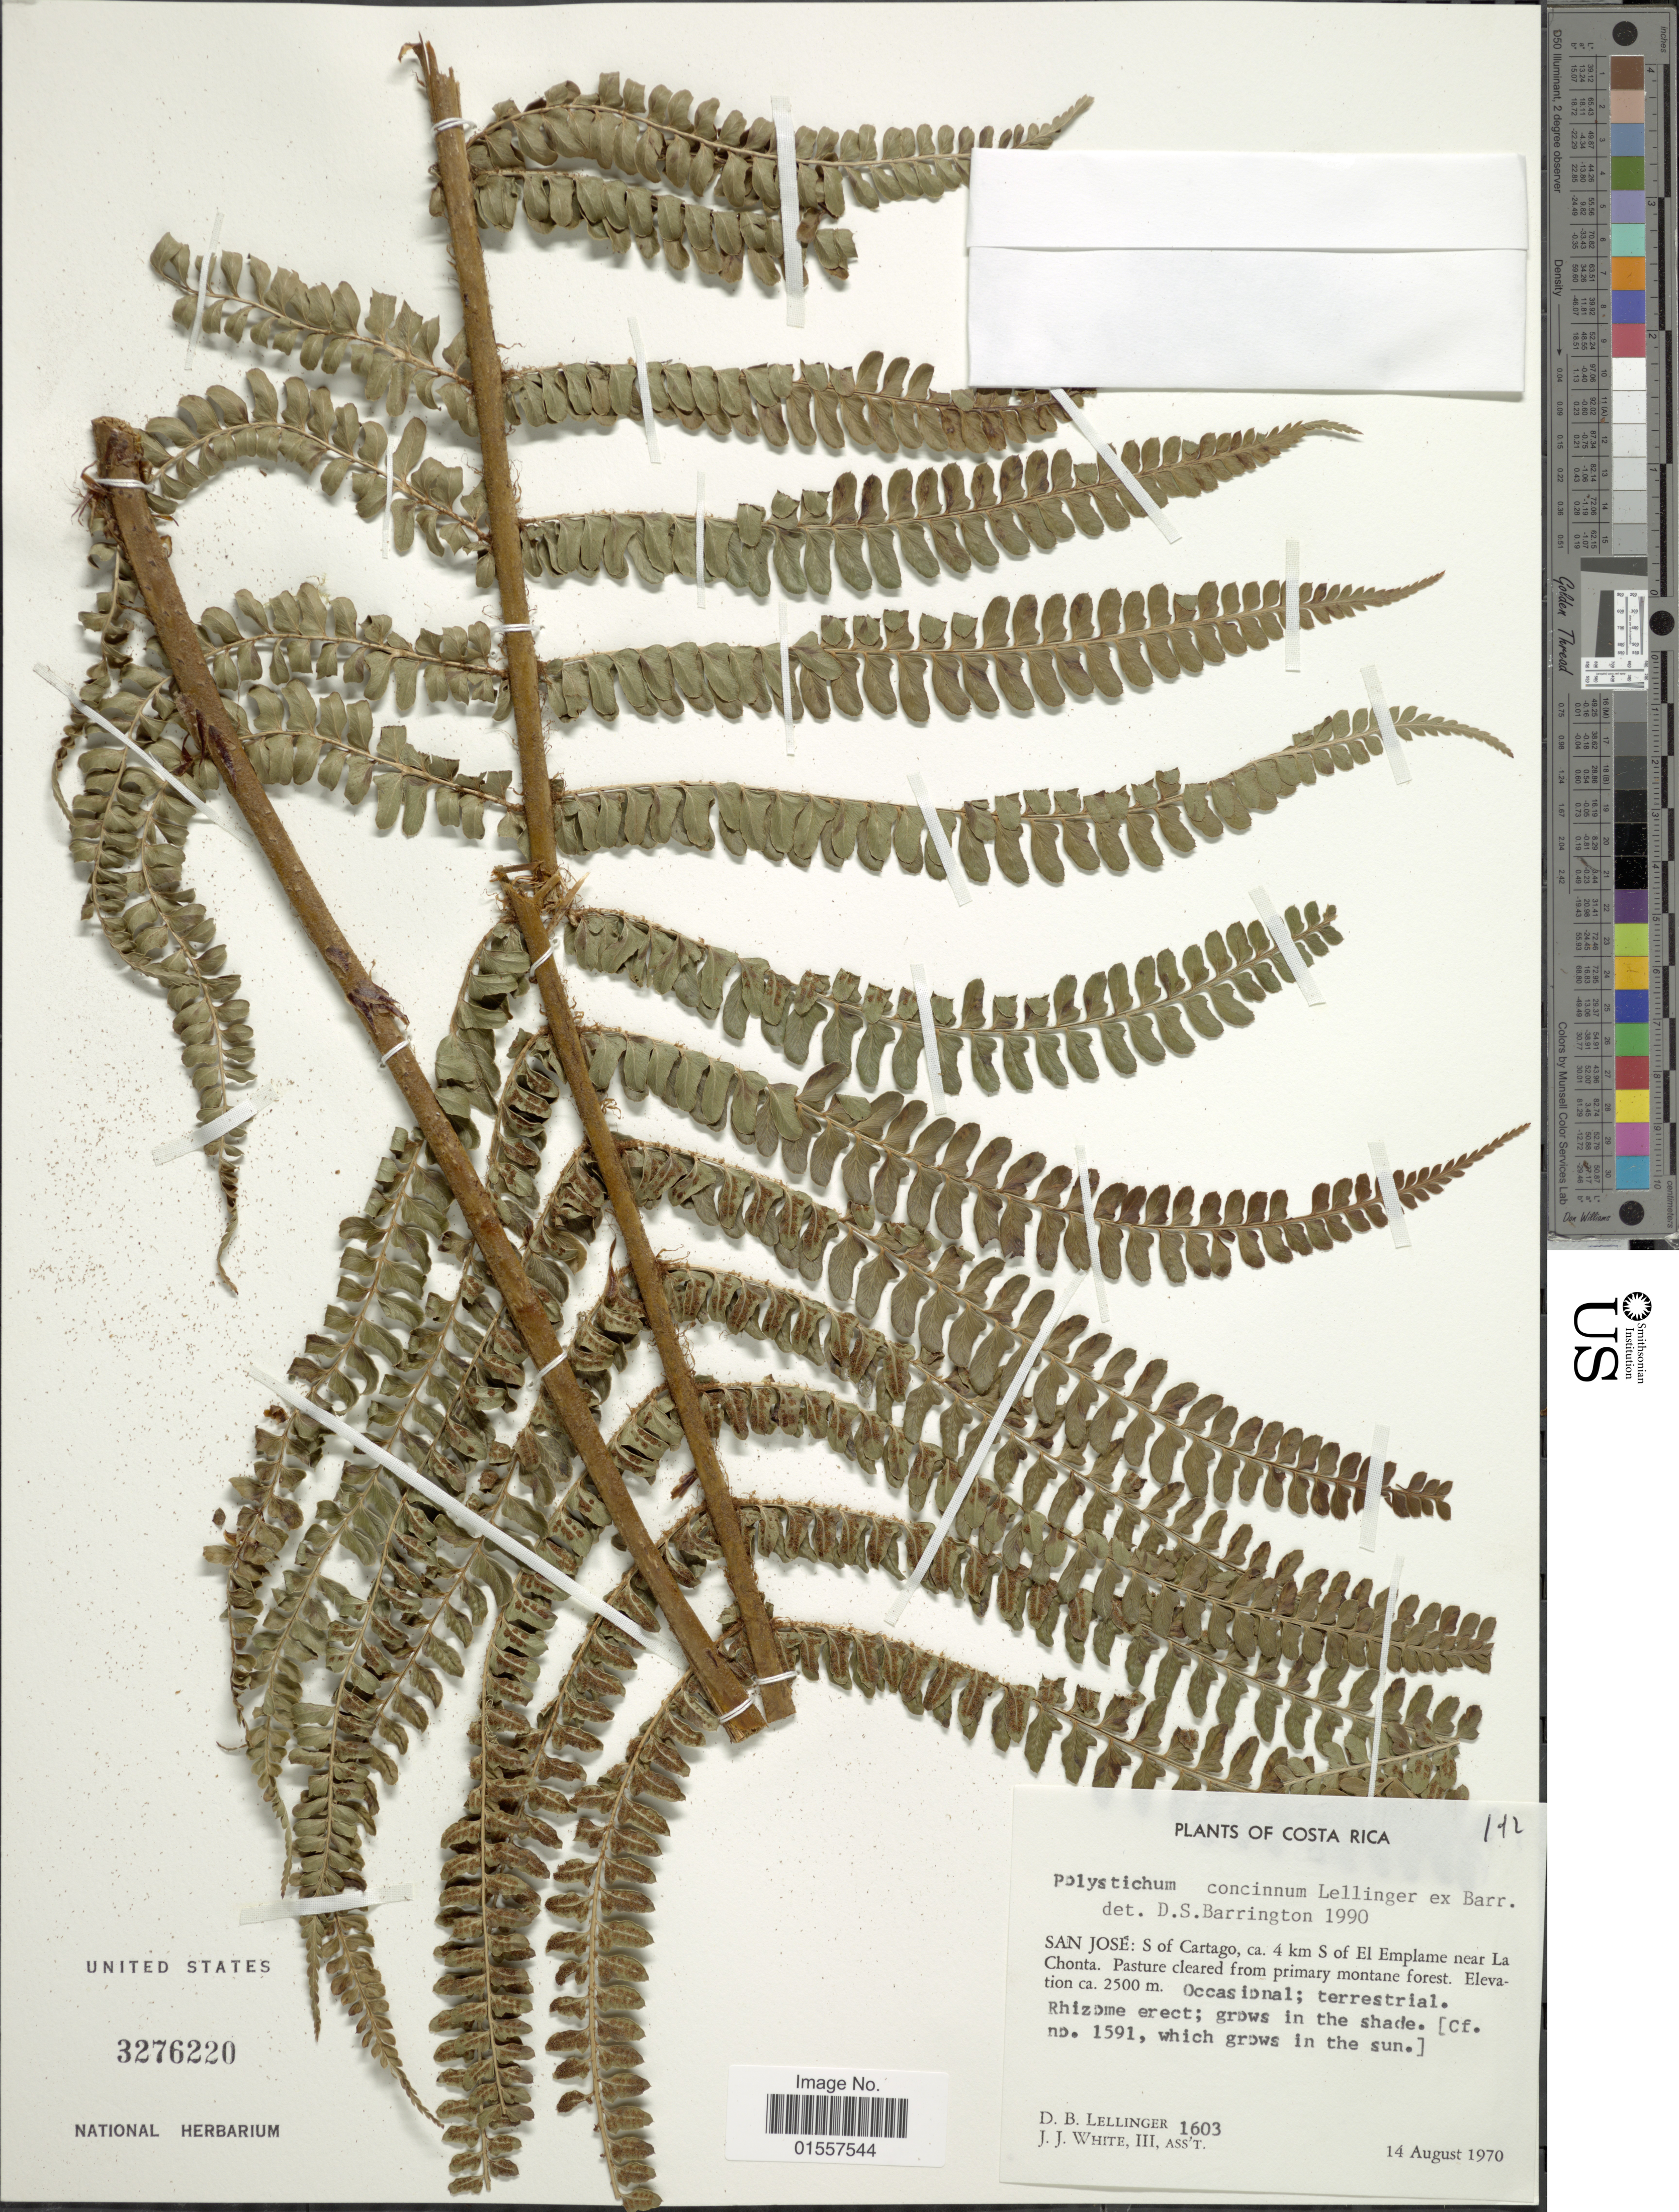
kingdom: Plantae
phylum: Tracheophyta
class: Polypodiopsida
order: Polypodiales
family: Dryopteridaceae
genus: Polystichum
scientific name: Polystichum concinnum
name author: Lellinger ex Barrington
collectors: D. B. Lellinger & J. J. White III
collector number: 1603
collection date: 1970-08-14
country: Costa Rica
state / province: San José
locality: San Jose: S of Cartago, ca. 4 km S of El Empalme near La Chonta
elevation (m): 2500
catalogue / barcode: US 3276220